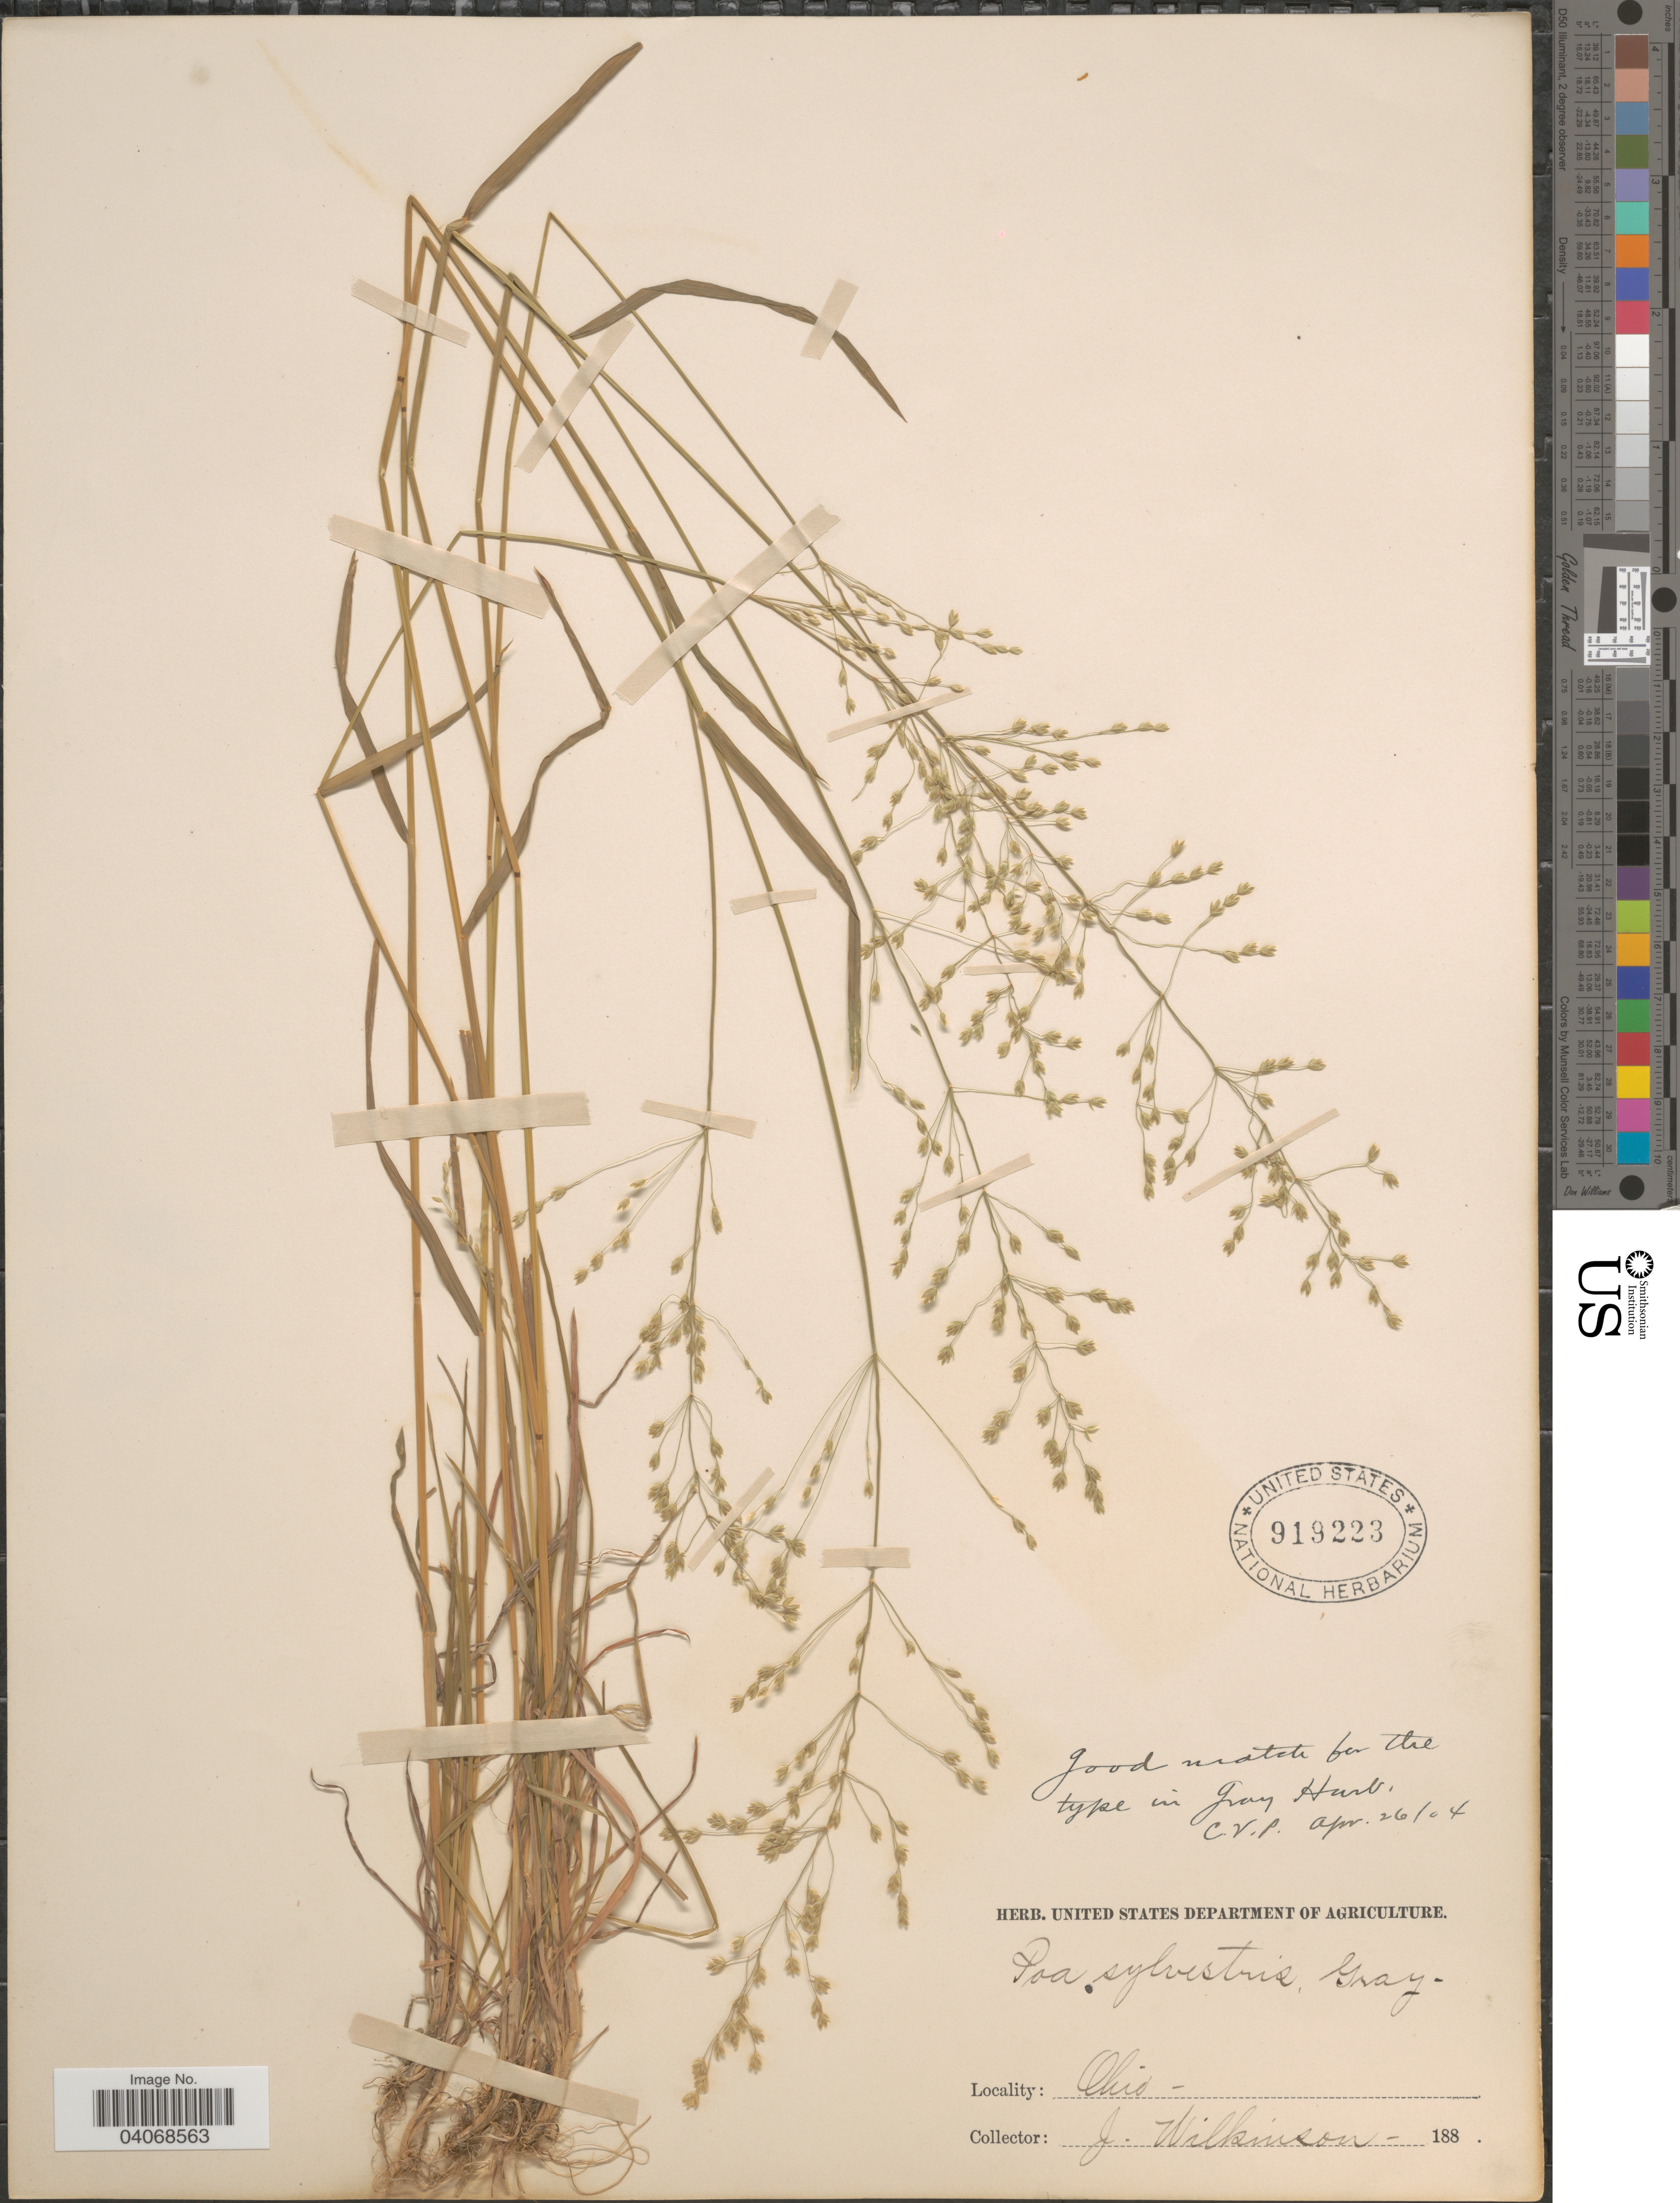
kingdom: Plantae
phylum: Tracheophyta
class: Liliopsida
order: Poales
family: Poaceae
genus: Poa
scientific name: Poa sylvestris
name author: A. Gray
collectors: J. Wilkinson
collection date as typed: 188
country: United States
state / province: Ohio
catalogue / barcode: US 919223